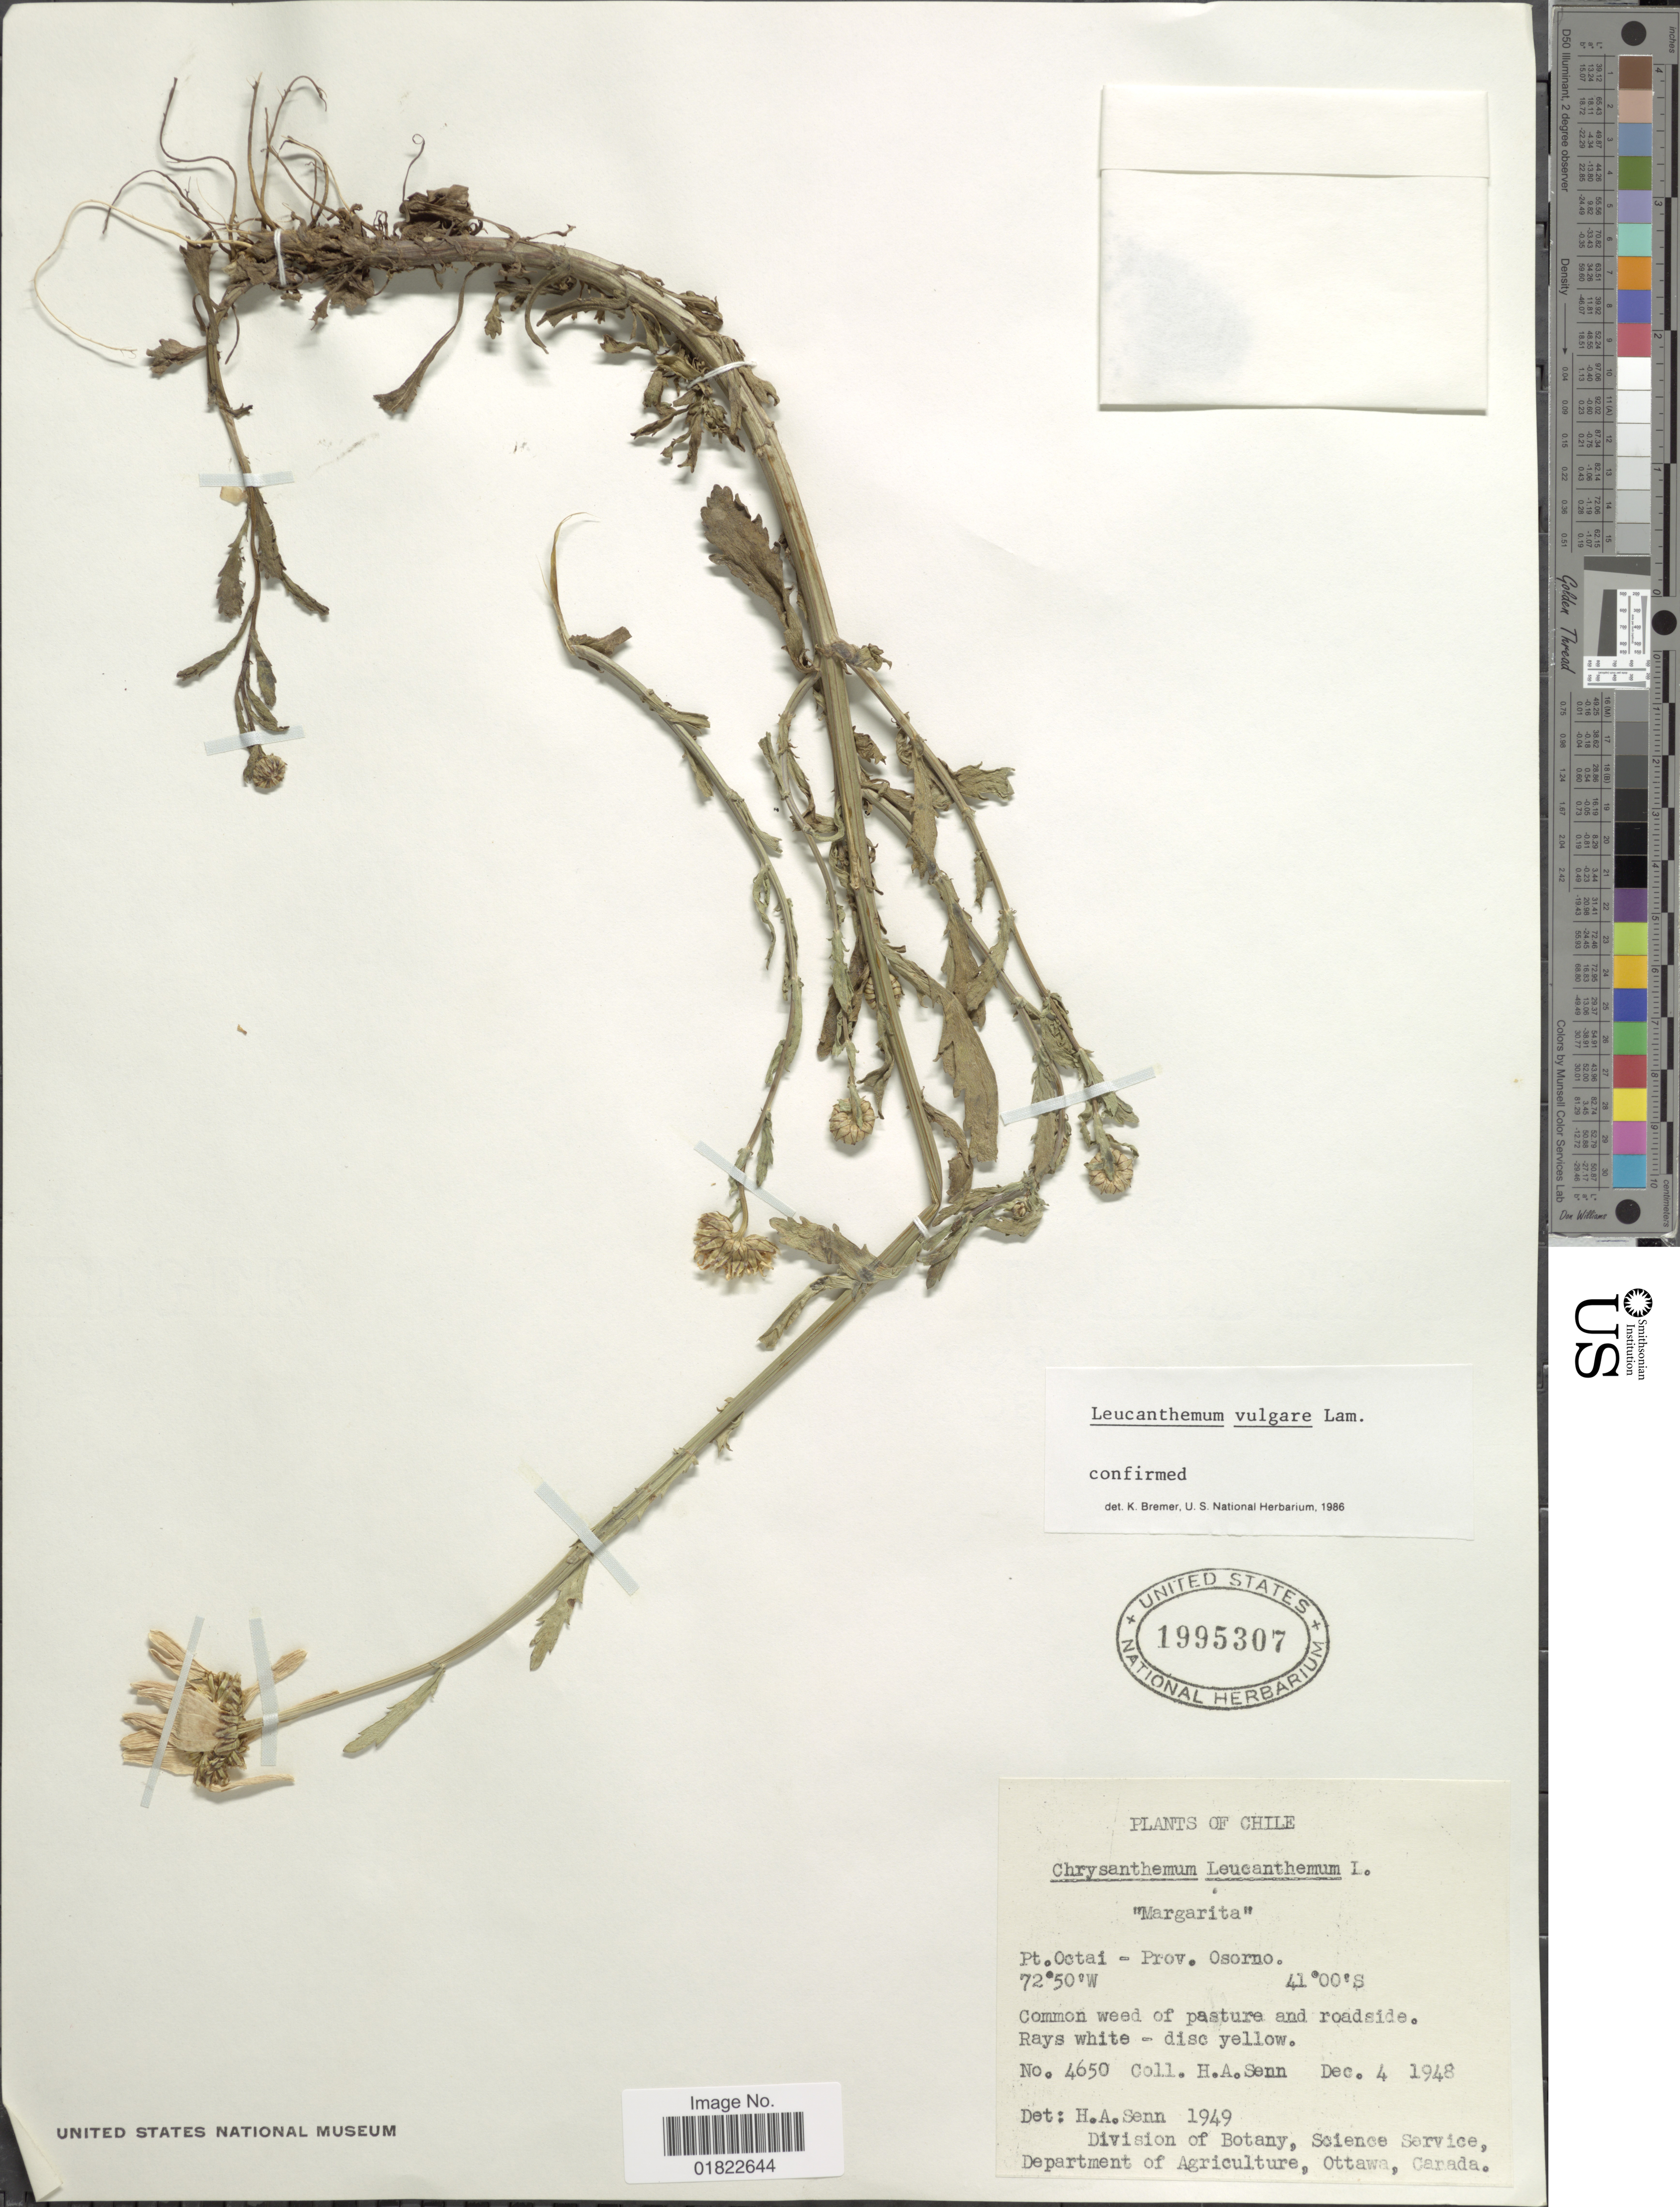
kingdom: Plantae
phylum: Tracheophyta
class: Magnoliopsida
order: Asterales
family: Asteraceae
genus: Leucanthemum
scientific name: Leucanthemum vulgare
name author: Lam.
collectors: H. Senn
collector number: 4650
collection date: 1948-12-04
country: Chile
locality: Pt. Octai - Prov. Osorno.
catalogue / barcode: US 1995307